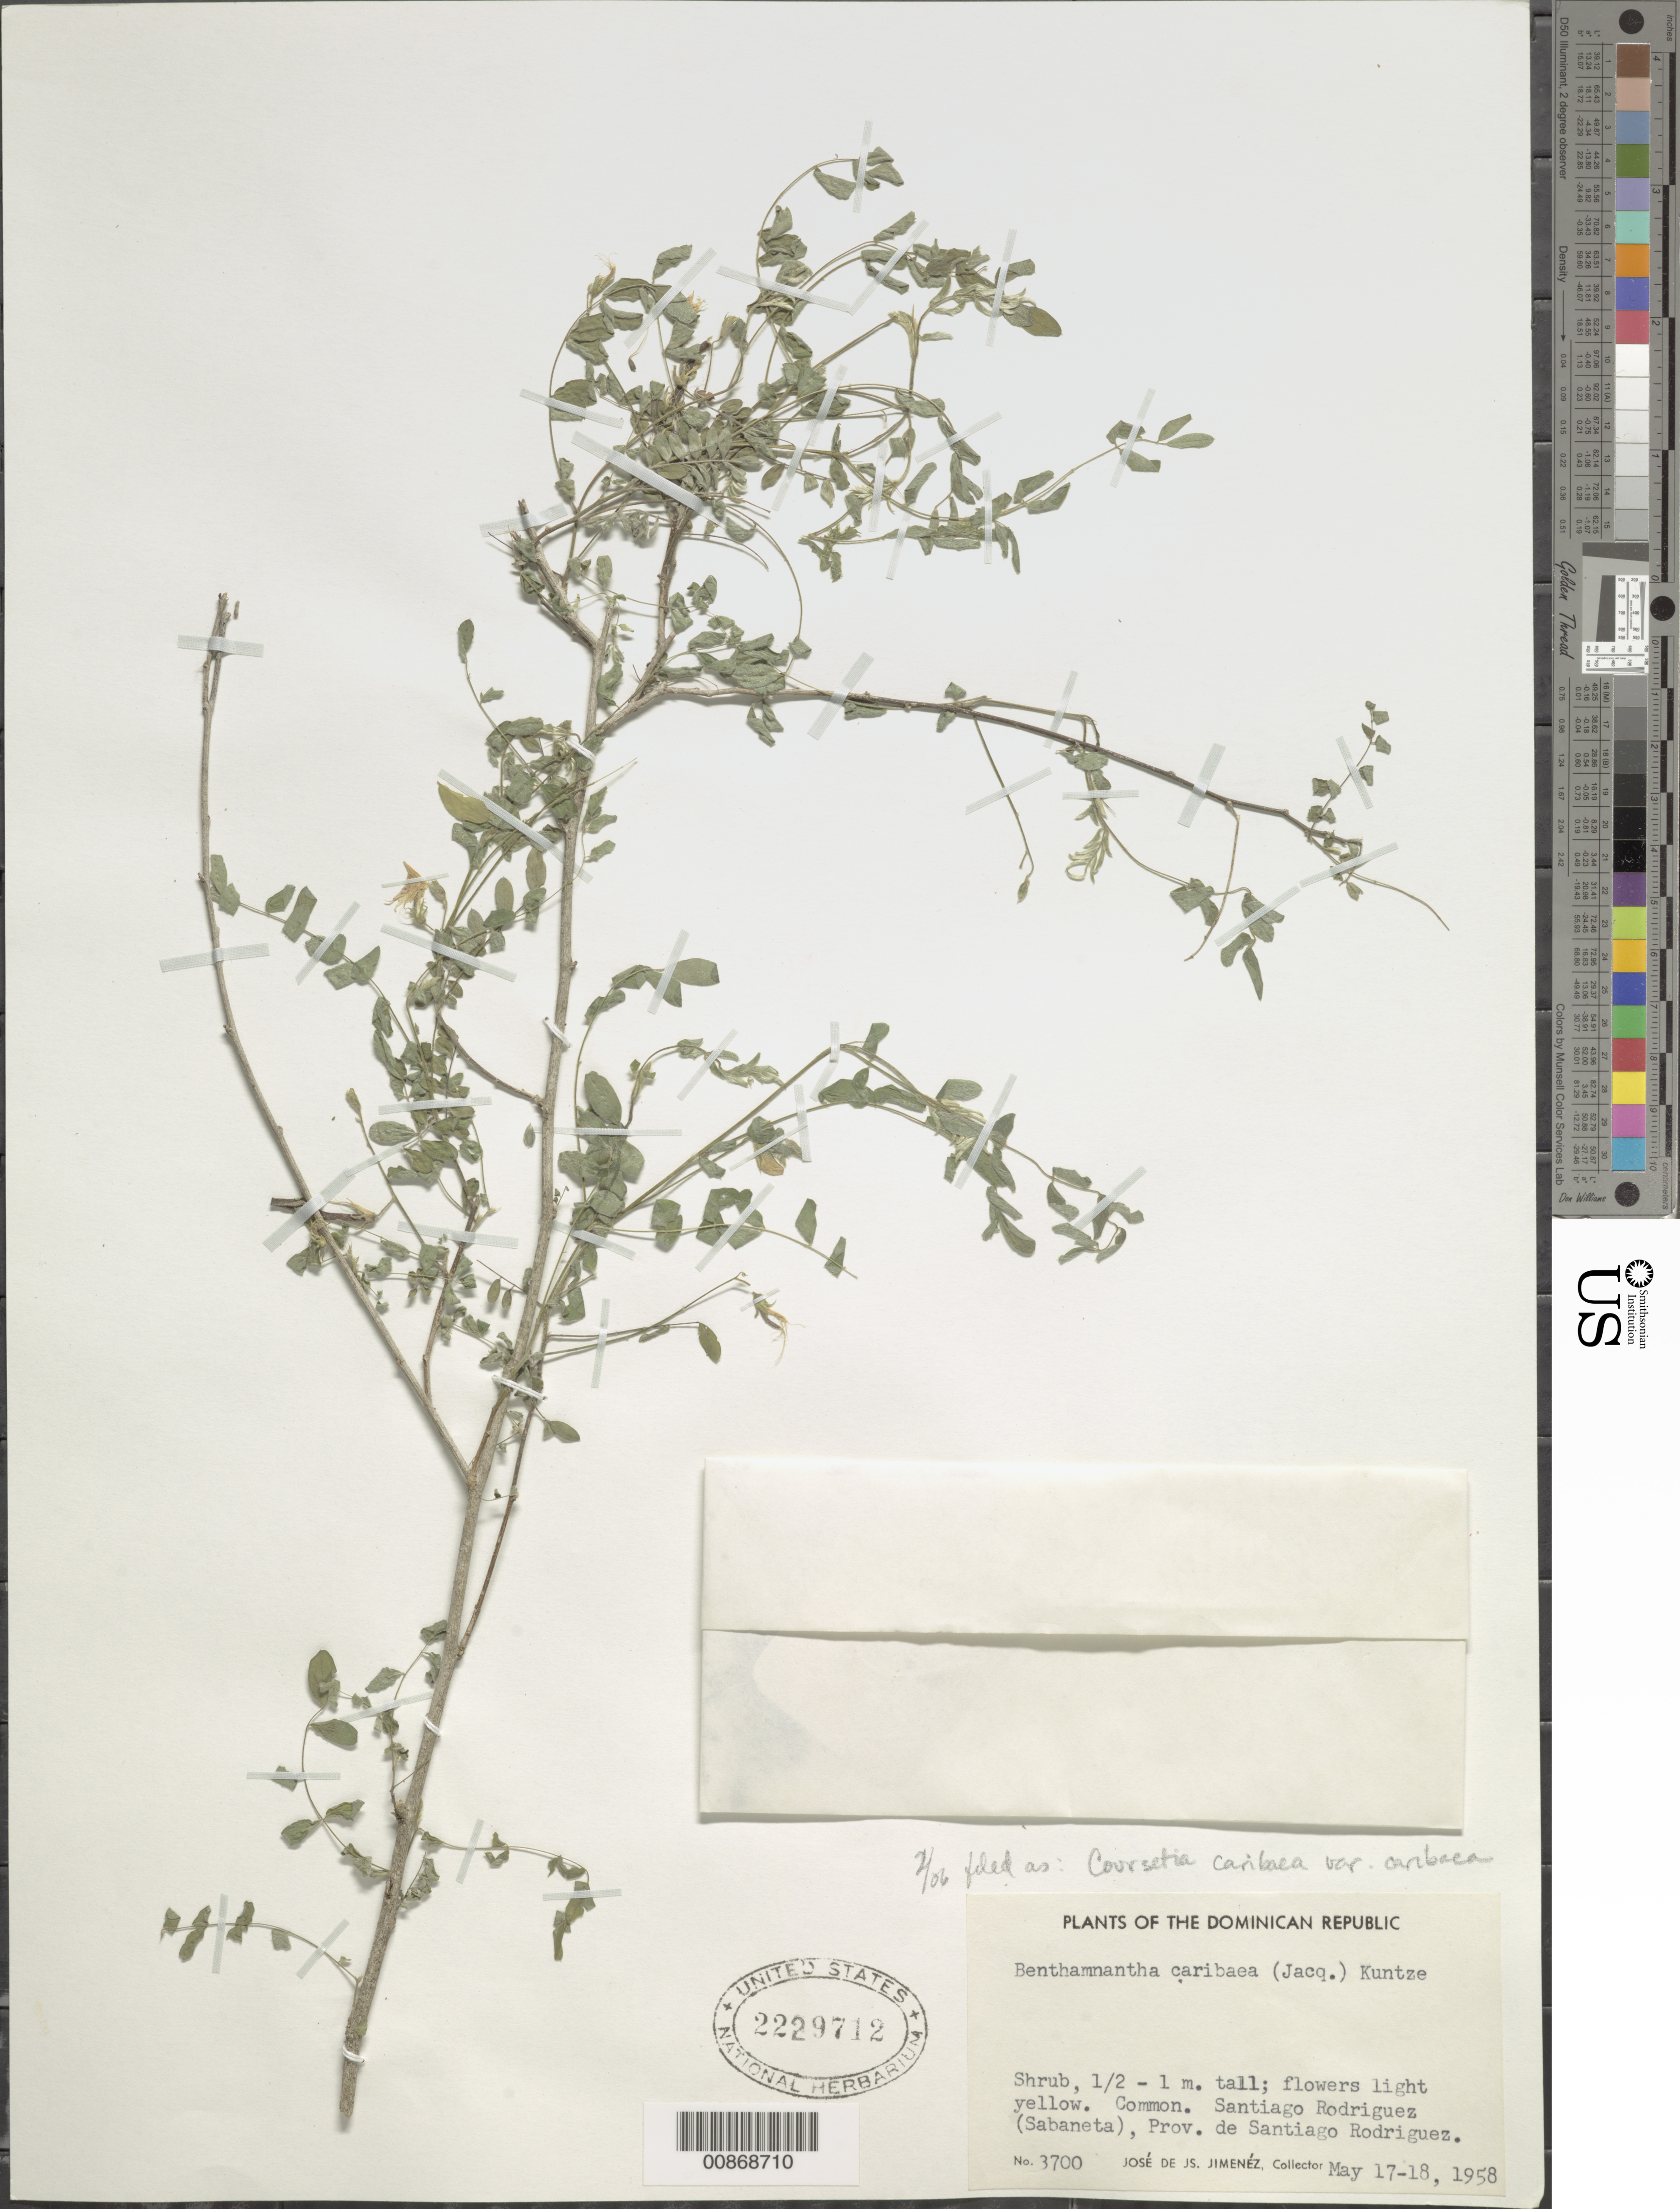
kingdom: Plantae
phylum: Tracheophyta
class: Magnoliopsida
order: Fabales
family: Fabaceae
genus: Coursetia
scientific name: Coursetia caribaea var. caribaea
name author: (Jacq.) Lavin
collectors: J. J. Jiménez Almonte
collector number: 3700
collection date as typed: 17 May 1958 to 18 May 1958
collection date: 1958-05-17/1958-05-18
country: Dominican Republic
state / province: Santiago Rodríguez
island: Hispaniola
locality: Santiago Rodríguez (Sabaneta).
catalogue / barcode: US 2229712